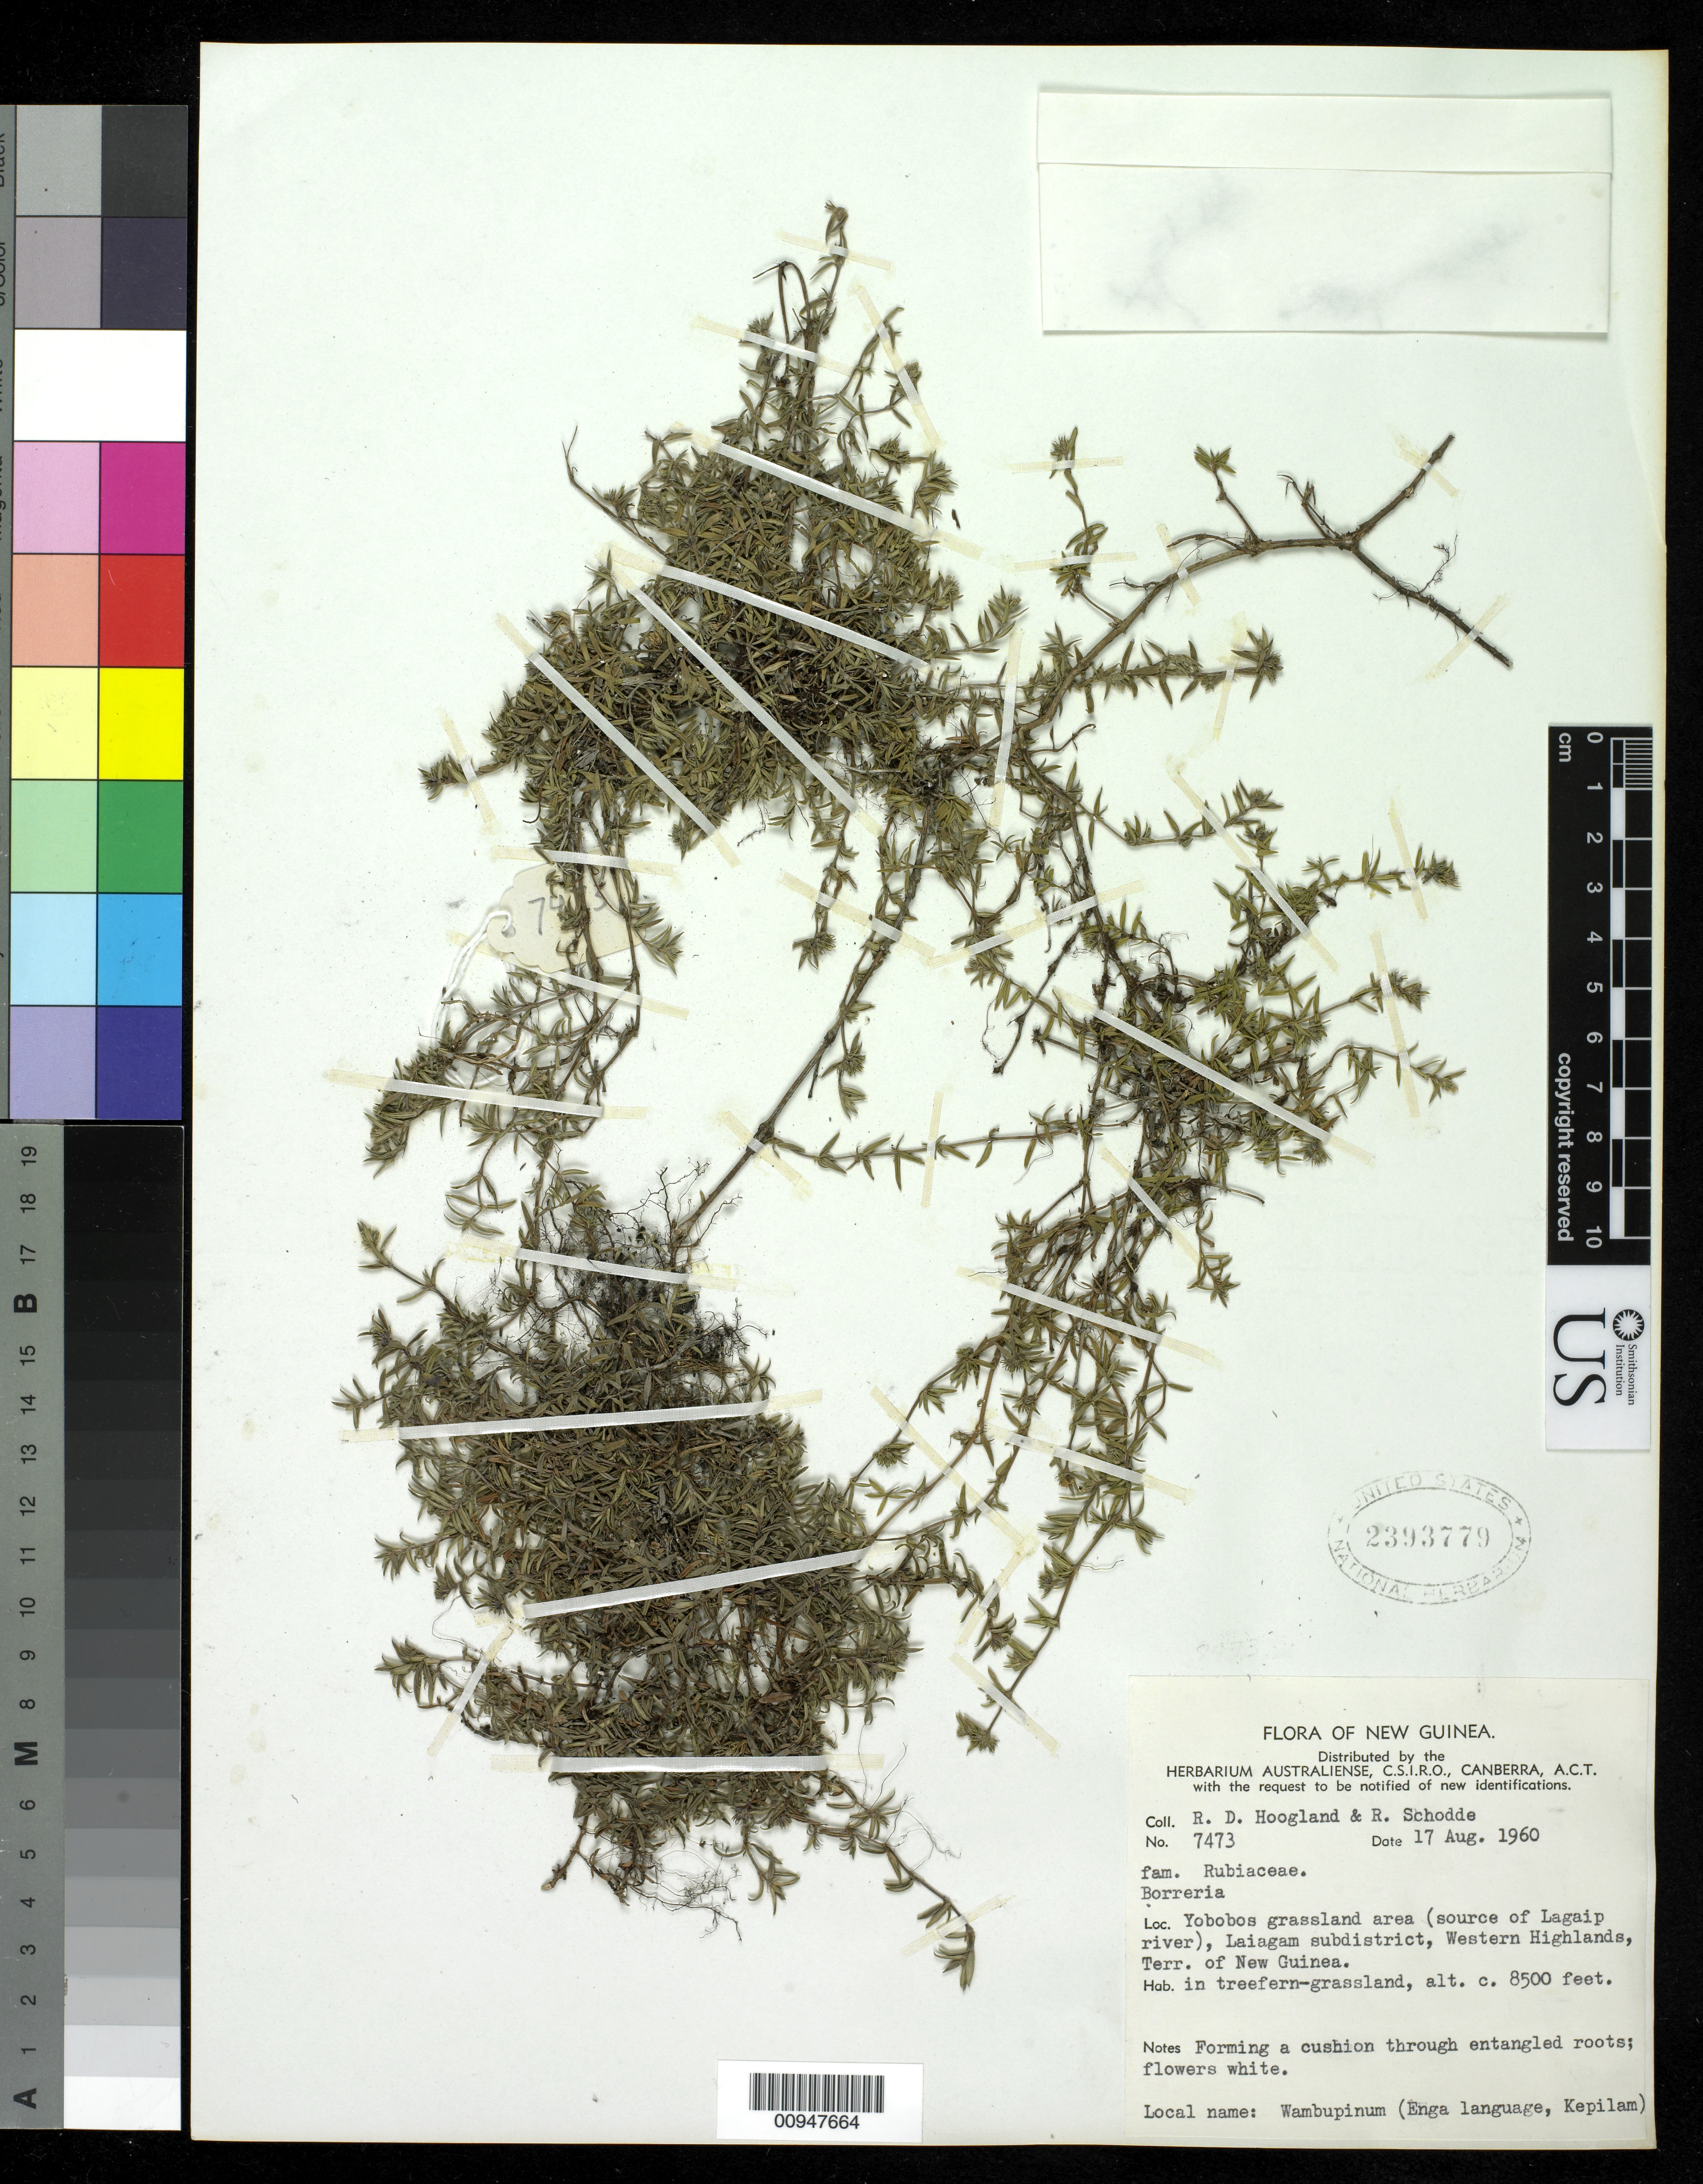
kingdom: Plantae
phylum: Tracheophyta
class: Magnoliopsida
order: Gentianales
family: Rubiaceae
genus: Spermacoce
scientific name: Spermacoce sp.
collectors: R. D. Hoogland & R. Schodde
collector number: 7473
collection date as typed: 17 Aug 1960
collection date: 1960-08-17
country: Papua New Guinea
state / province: Enga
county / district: Laiagam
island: New Guinea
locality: Yobobos grassland area (source of Lagaip River)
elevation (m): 2591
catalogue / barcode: US 2392779